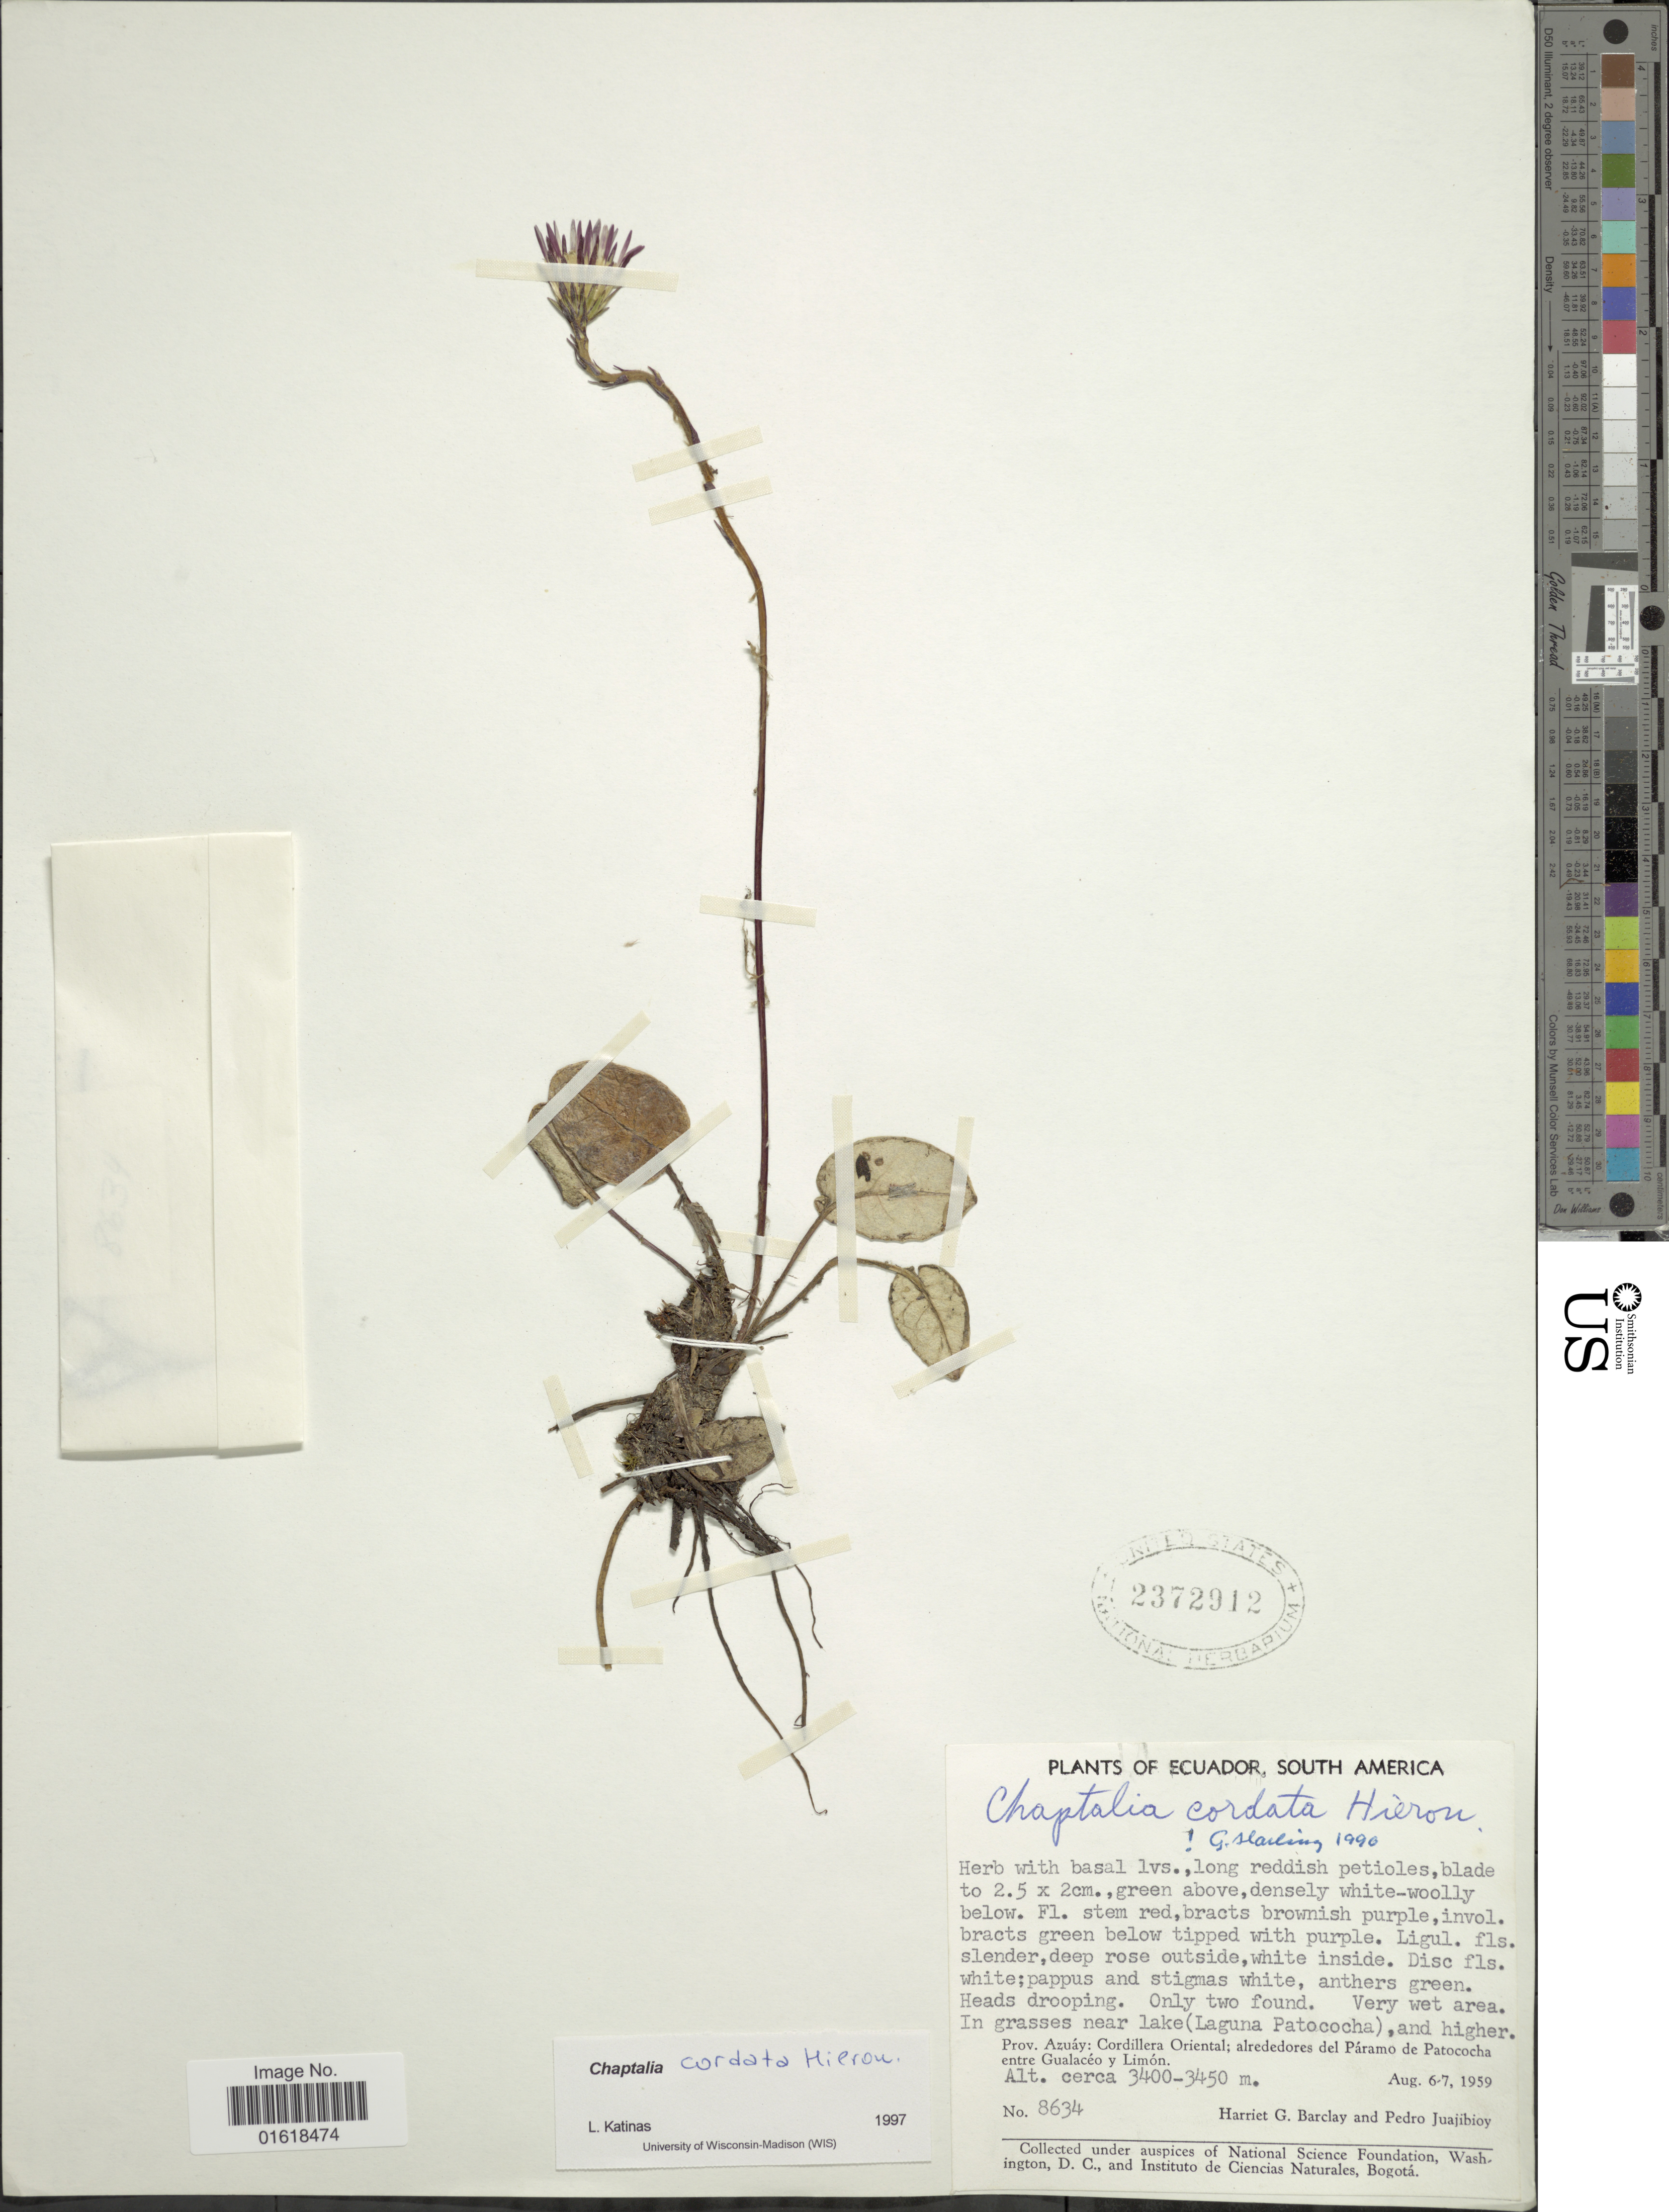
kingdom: Plantae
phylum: Tracheophyta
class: Magnoliopsida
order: Asterales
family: Asteraceae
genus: Chaptalia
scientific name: Chaptalia cordata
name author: Hieron.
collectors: H. G. Barclay & P. Juajibioy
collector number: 8634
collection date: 1959-08-06/1959-08-07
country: Ecuador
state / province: Azuay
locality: Cordillera Oriental; alrededores del Páramo de Patococha entre Gualecéo y Límon. Near lake (Laguna Patococha), and higher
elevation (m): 3400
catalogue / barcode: US 2372912